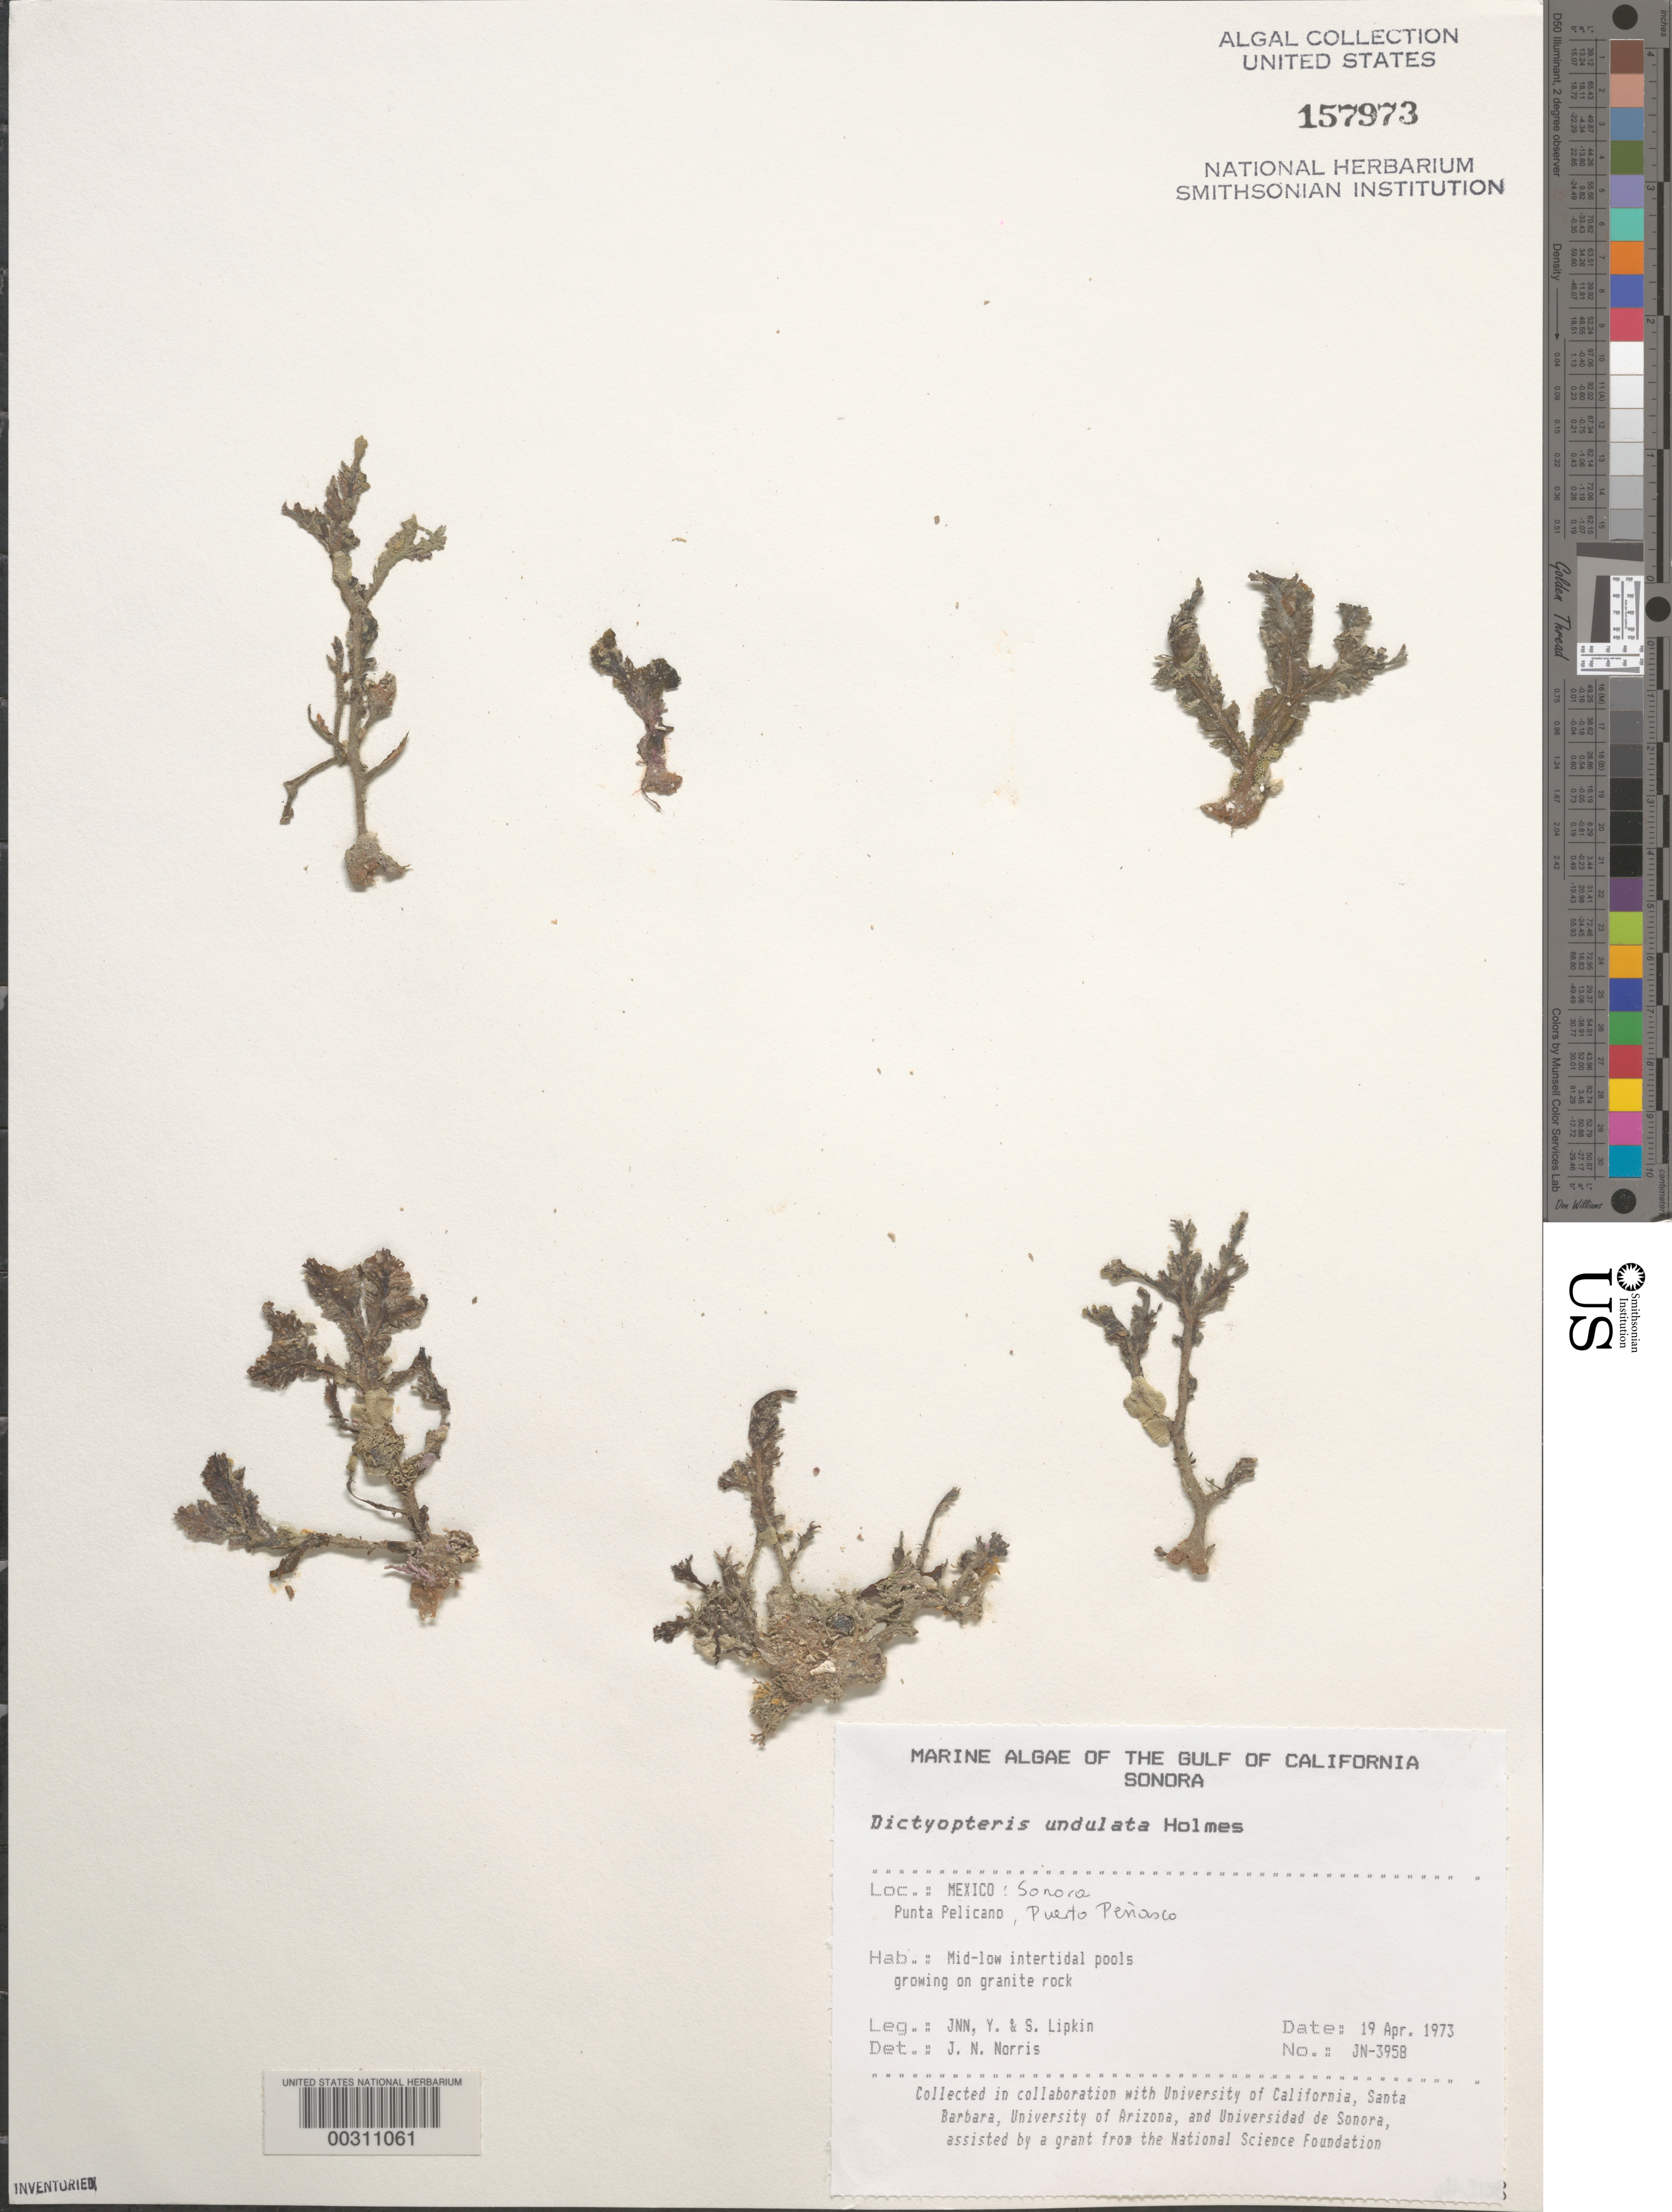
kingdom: Chromista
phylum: Ochrophyta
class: Phaeophyceae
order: Dictyotales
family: Dictyotaceae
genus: Dictyopteris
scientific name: Dictyopteris undulata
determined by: Norris, James N.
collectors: J. N. Norris, Y. Lipkin & S. Lipkin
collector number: JN-3958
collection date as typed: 19 Apr 1973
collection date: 1973-04-19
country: Mexico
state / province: Sonora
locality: Punta Pelicano, Puerto Penasco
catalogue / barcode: US 157973